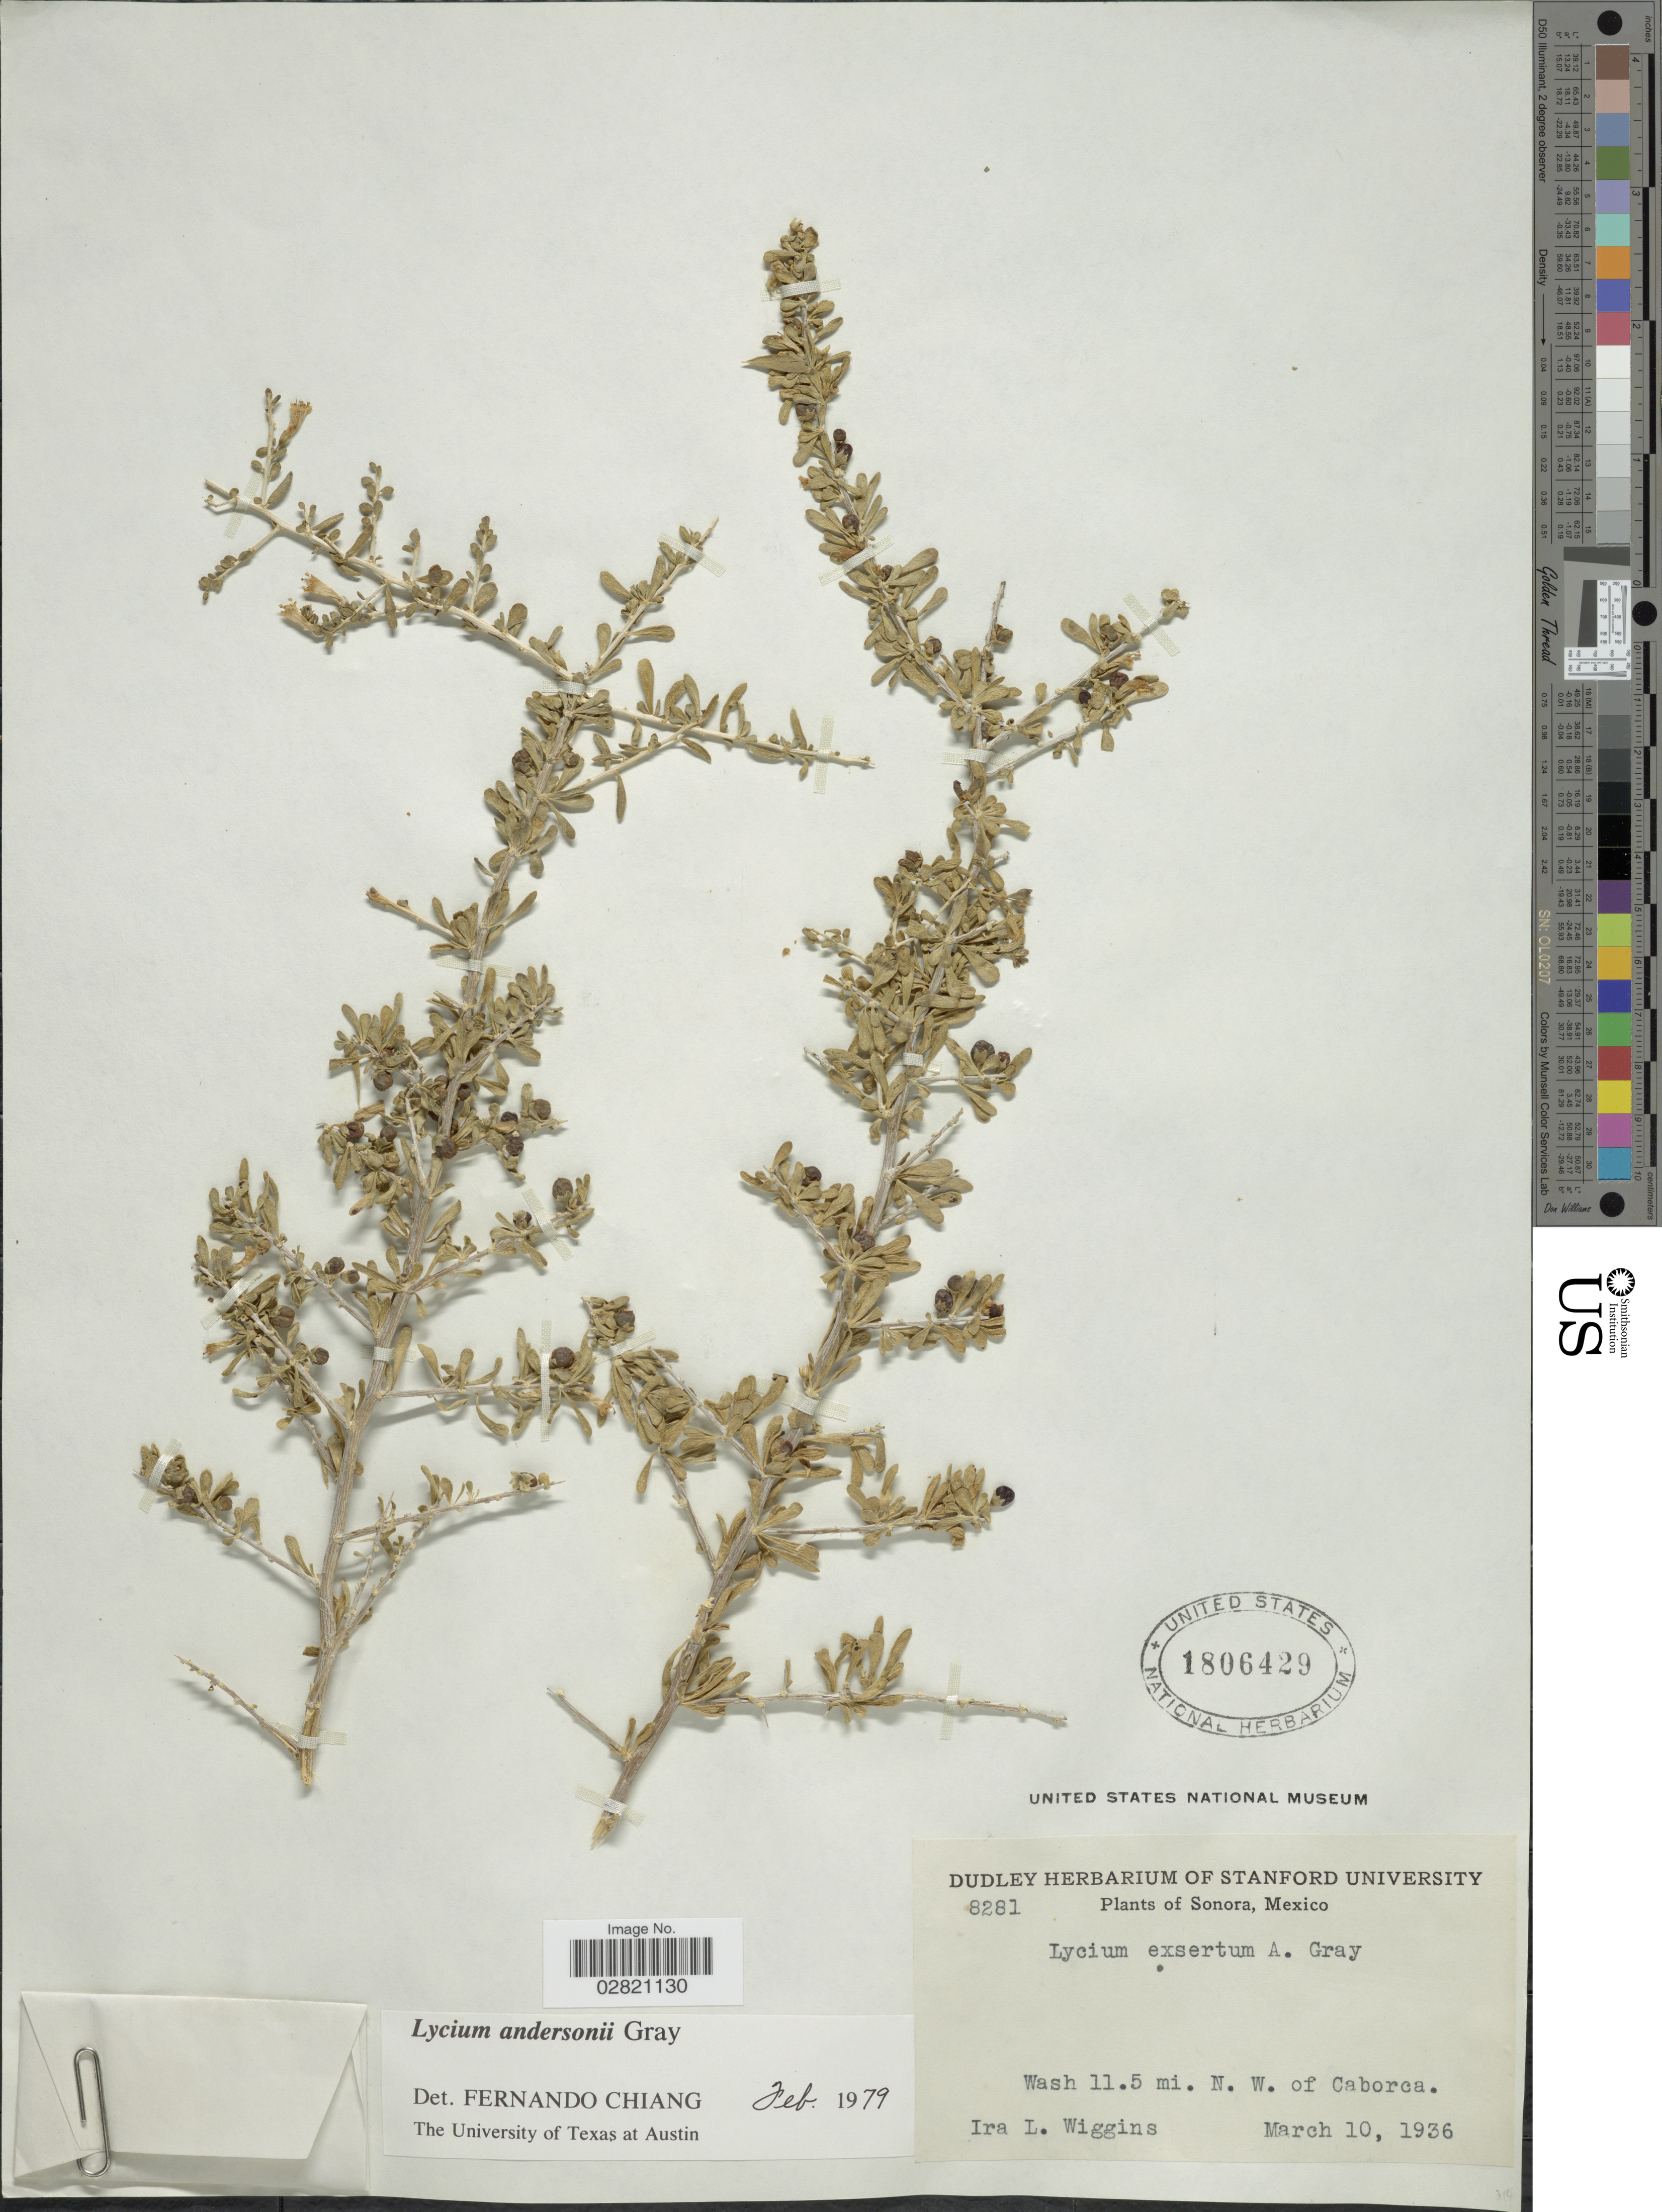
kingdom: Plantae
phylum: Tracheophyta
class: Magnoliopsida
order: Solanales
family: Solanaceae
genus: Lycium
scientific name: Lycium andersonii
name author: A. Gray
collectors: I. L. Wiggins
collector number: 8281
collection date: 1936-03-10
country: Mexico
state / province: Sonora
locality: Wash 11.5 mi. N.W. of Caborca.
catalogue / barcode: US 1806429